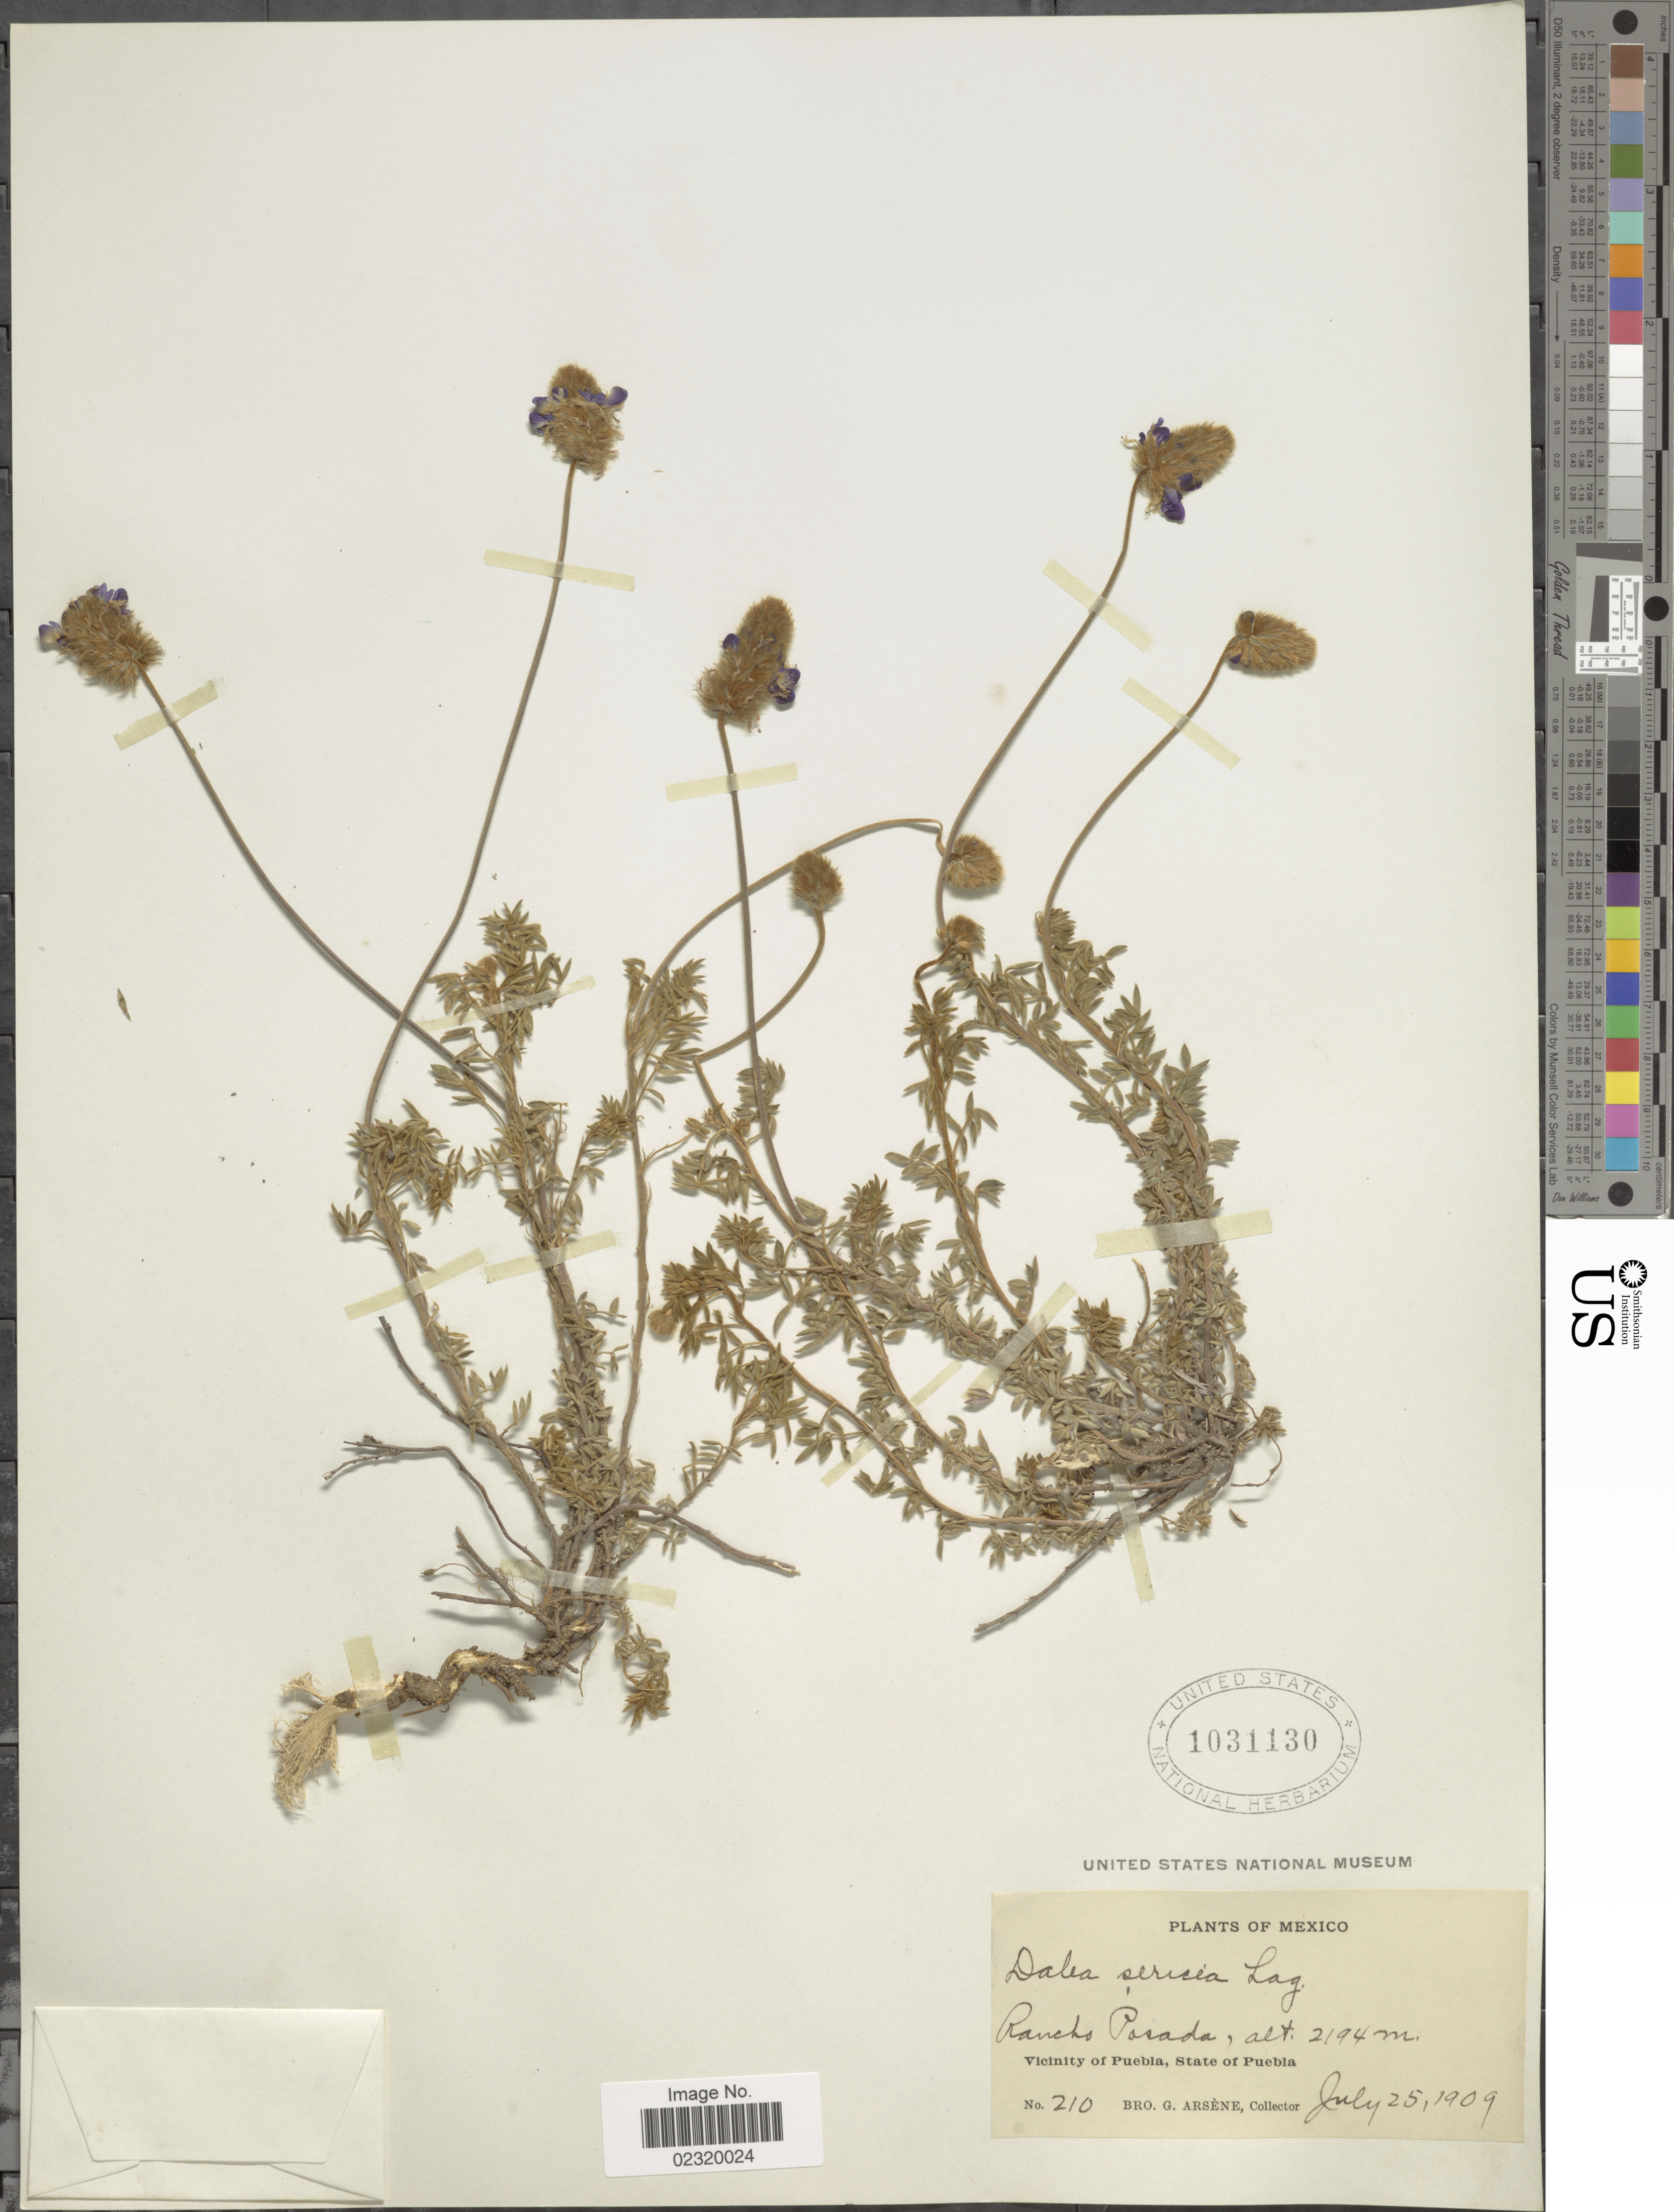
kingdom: Plantae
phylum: Tracheophyta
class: Magnoliopsida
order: Fabales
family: Fabaceae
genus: Dalea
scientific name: Dalea sericea var. sericea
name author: Lag.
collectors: Bro. G. Arsène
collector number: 210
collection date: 1909-07-25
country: Mexico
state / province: Puebla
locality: Rancho Posada, Vicinity of Puebla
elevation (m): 2194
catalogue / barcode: US 1031130